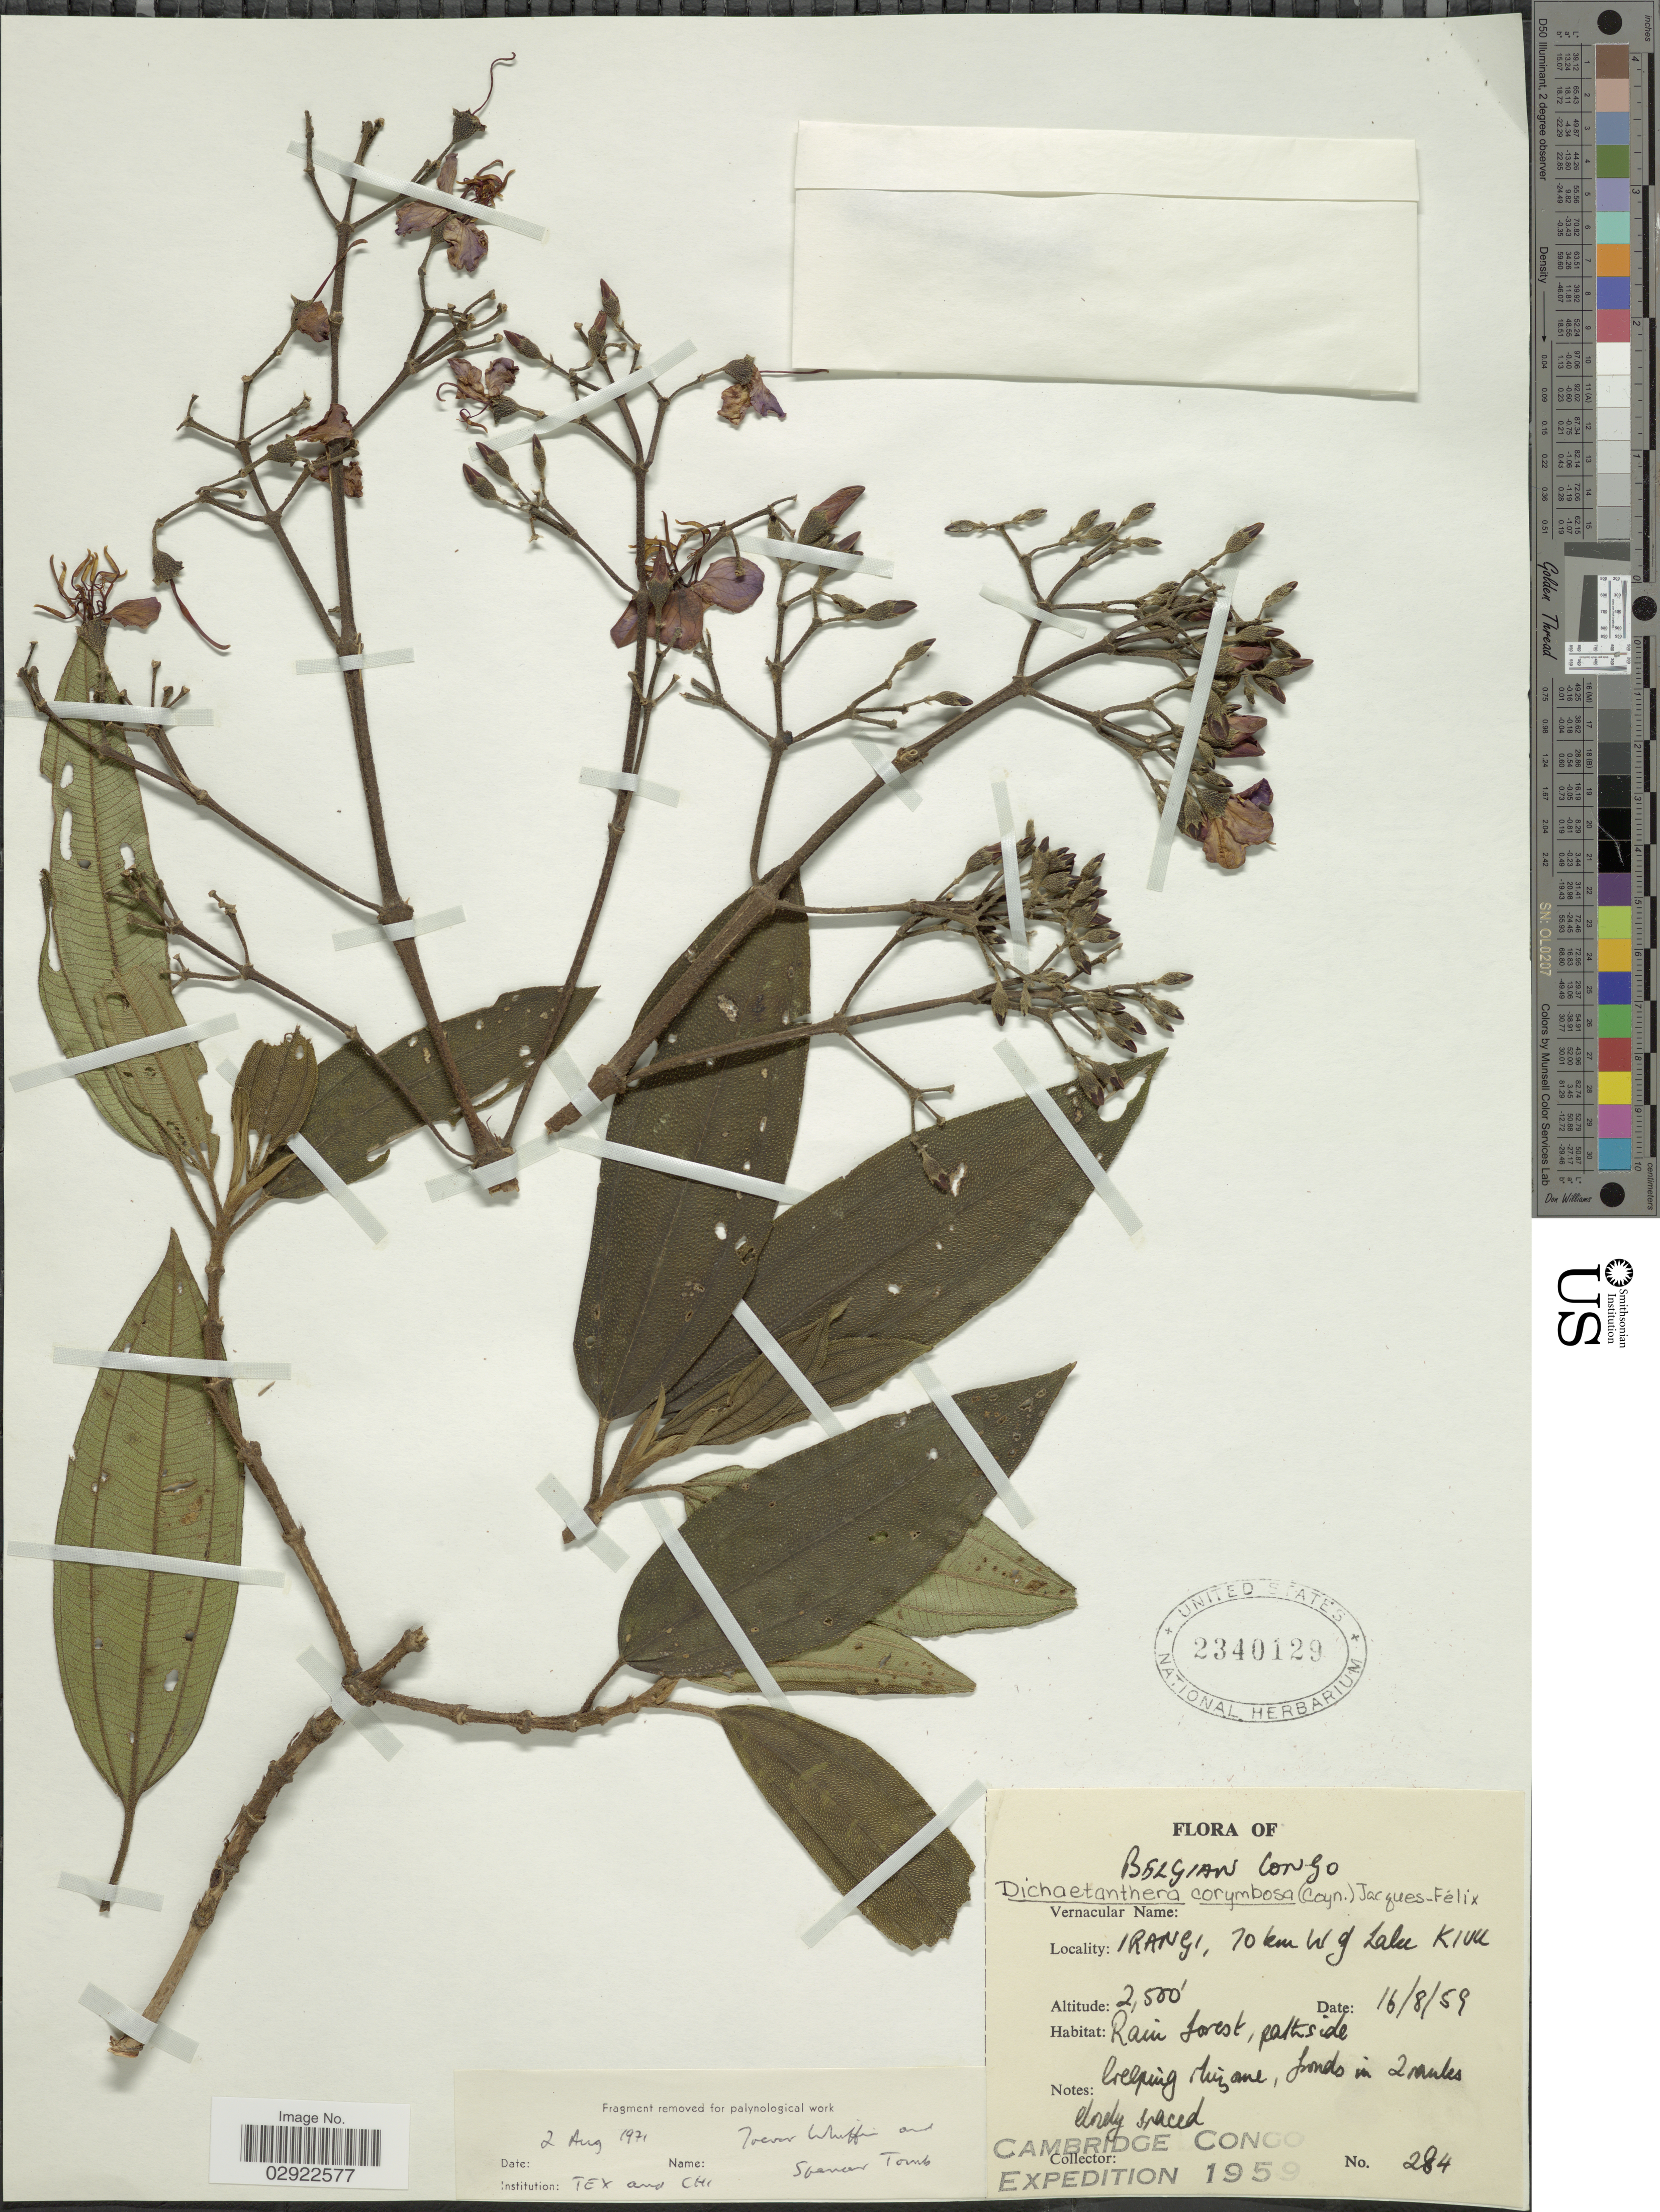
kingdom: Plantae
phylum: Tracheophyta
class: Magnoliopsida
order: Myrtales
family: Melastomataceae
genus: Dichaetanthera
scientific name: Dichaetanthera corymbosa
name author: (Cogn.) Jacq.-Fél.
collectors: Cambridge Congo Expedition 1959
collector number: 284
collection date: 1959-08-16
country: Congo, Democratic Republic of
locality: Belgian Congo. Irangi, 70 km W of Lake Kivu.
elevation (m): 762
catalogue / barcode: US 2340129